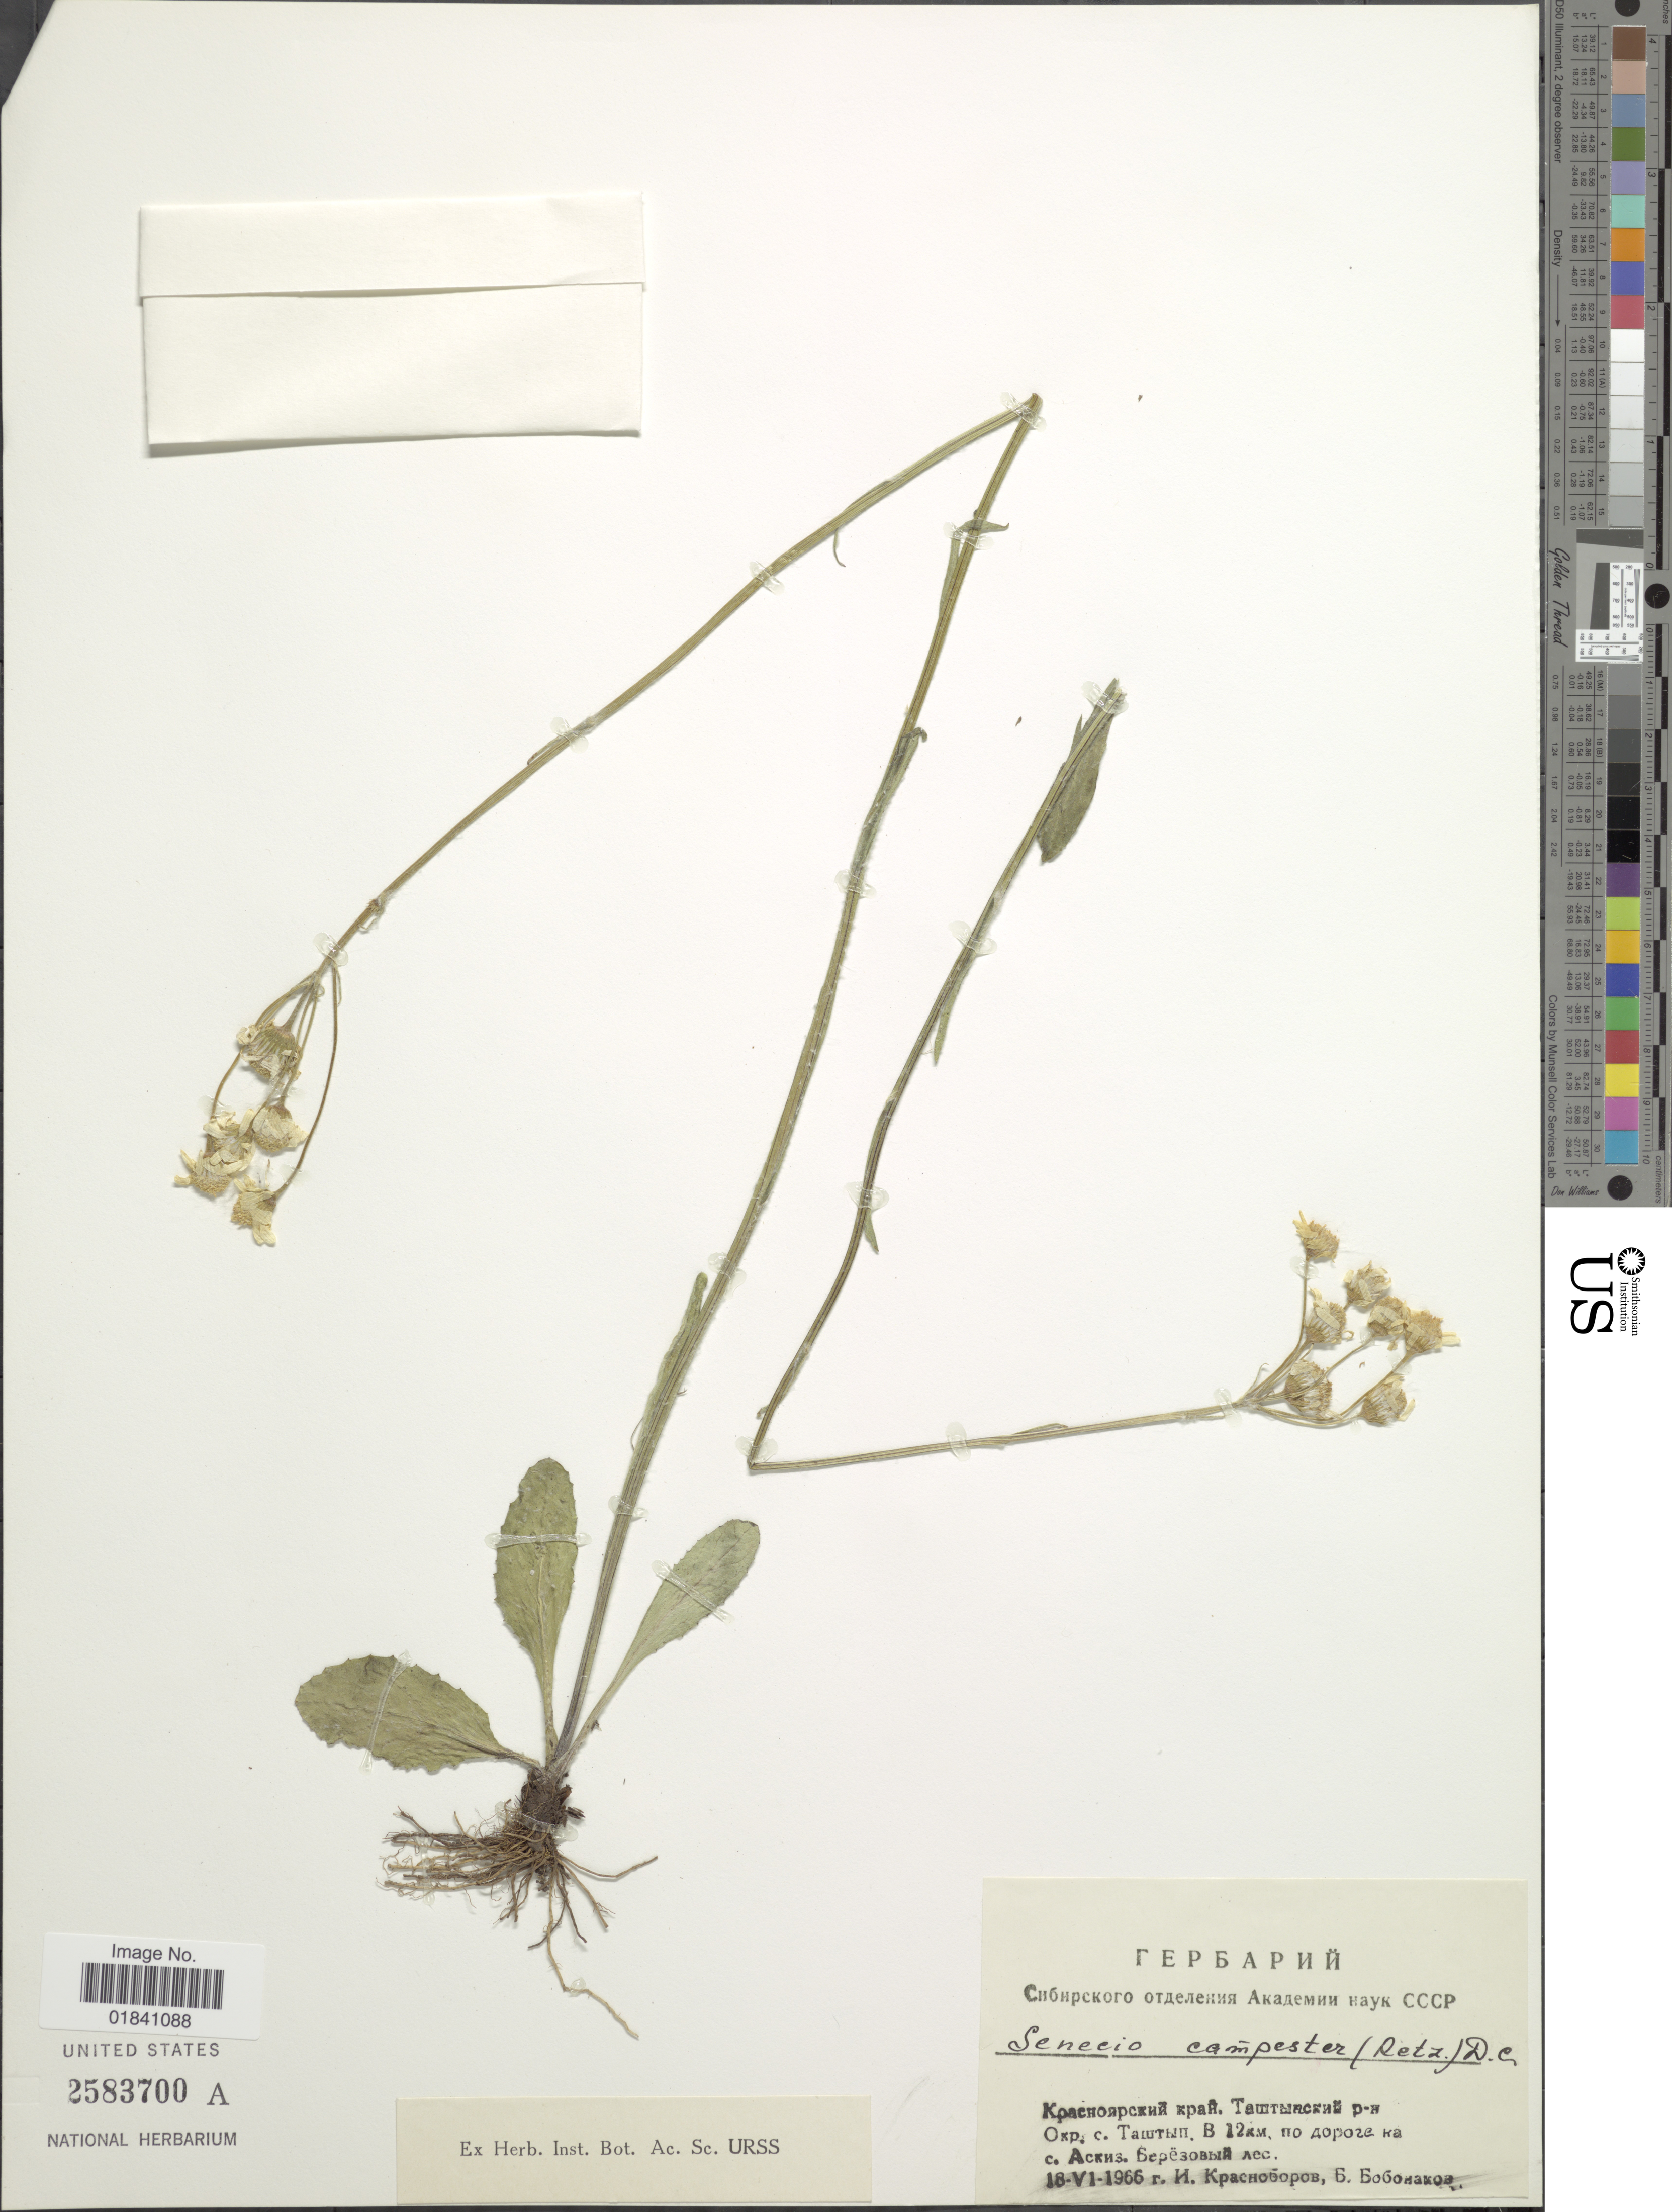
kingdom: Plantae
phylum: Tracheophyta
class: Magnoliopsida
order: Asterales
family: Asteraceae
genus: Senecio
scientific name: Senecio campestris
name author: DC.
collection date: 1966-06-18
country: U.S.S.R.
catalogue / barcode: US 2583700A